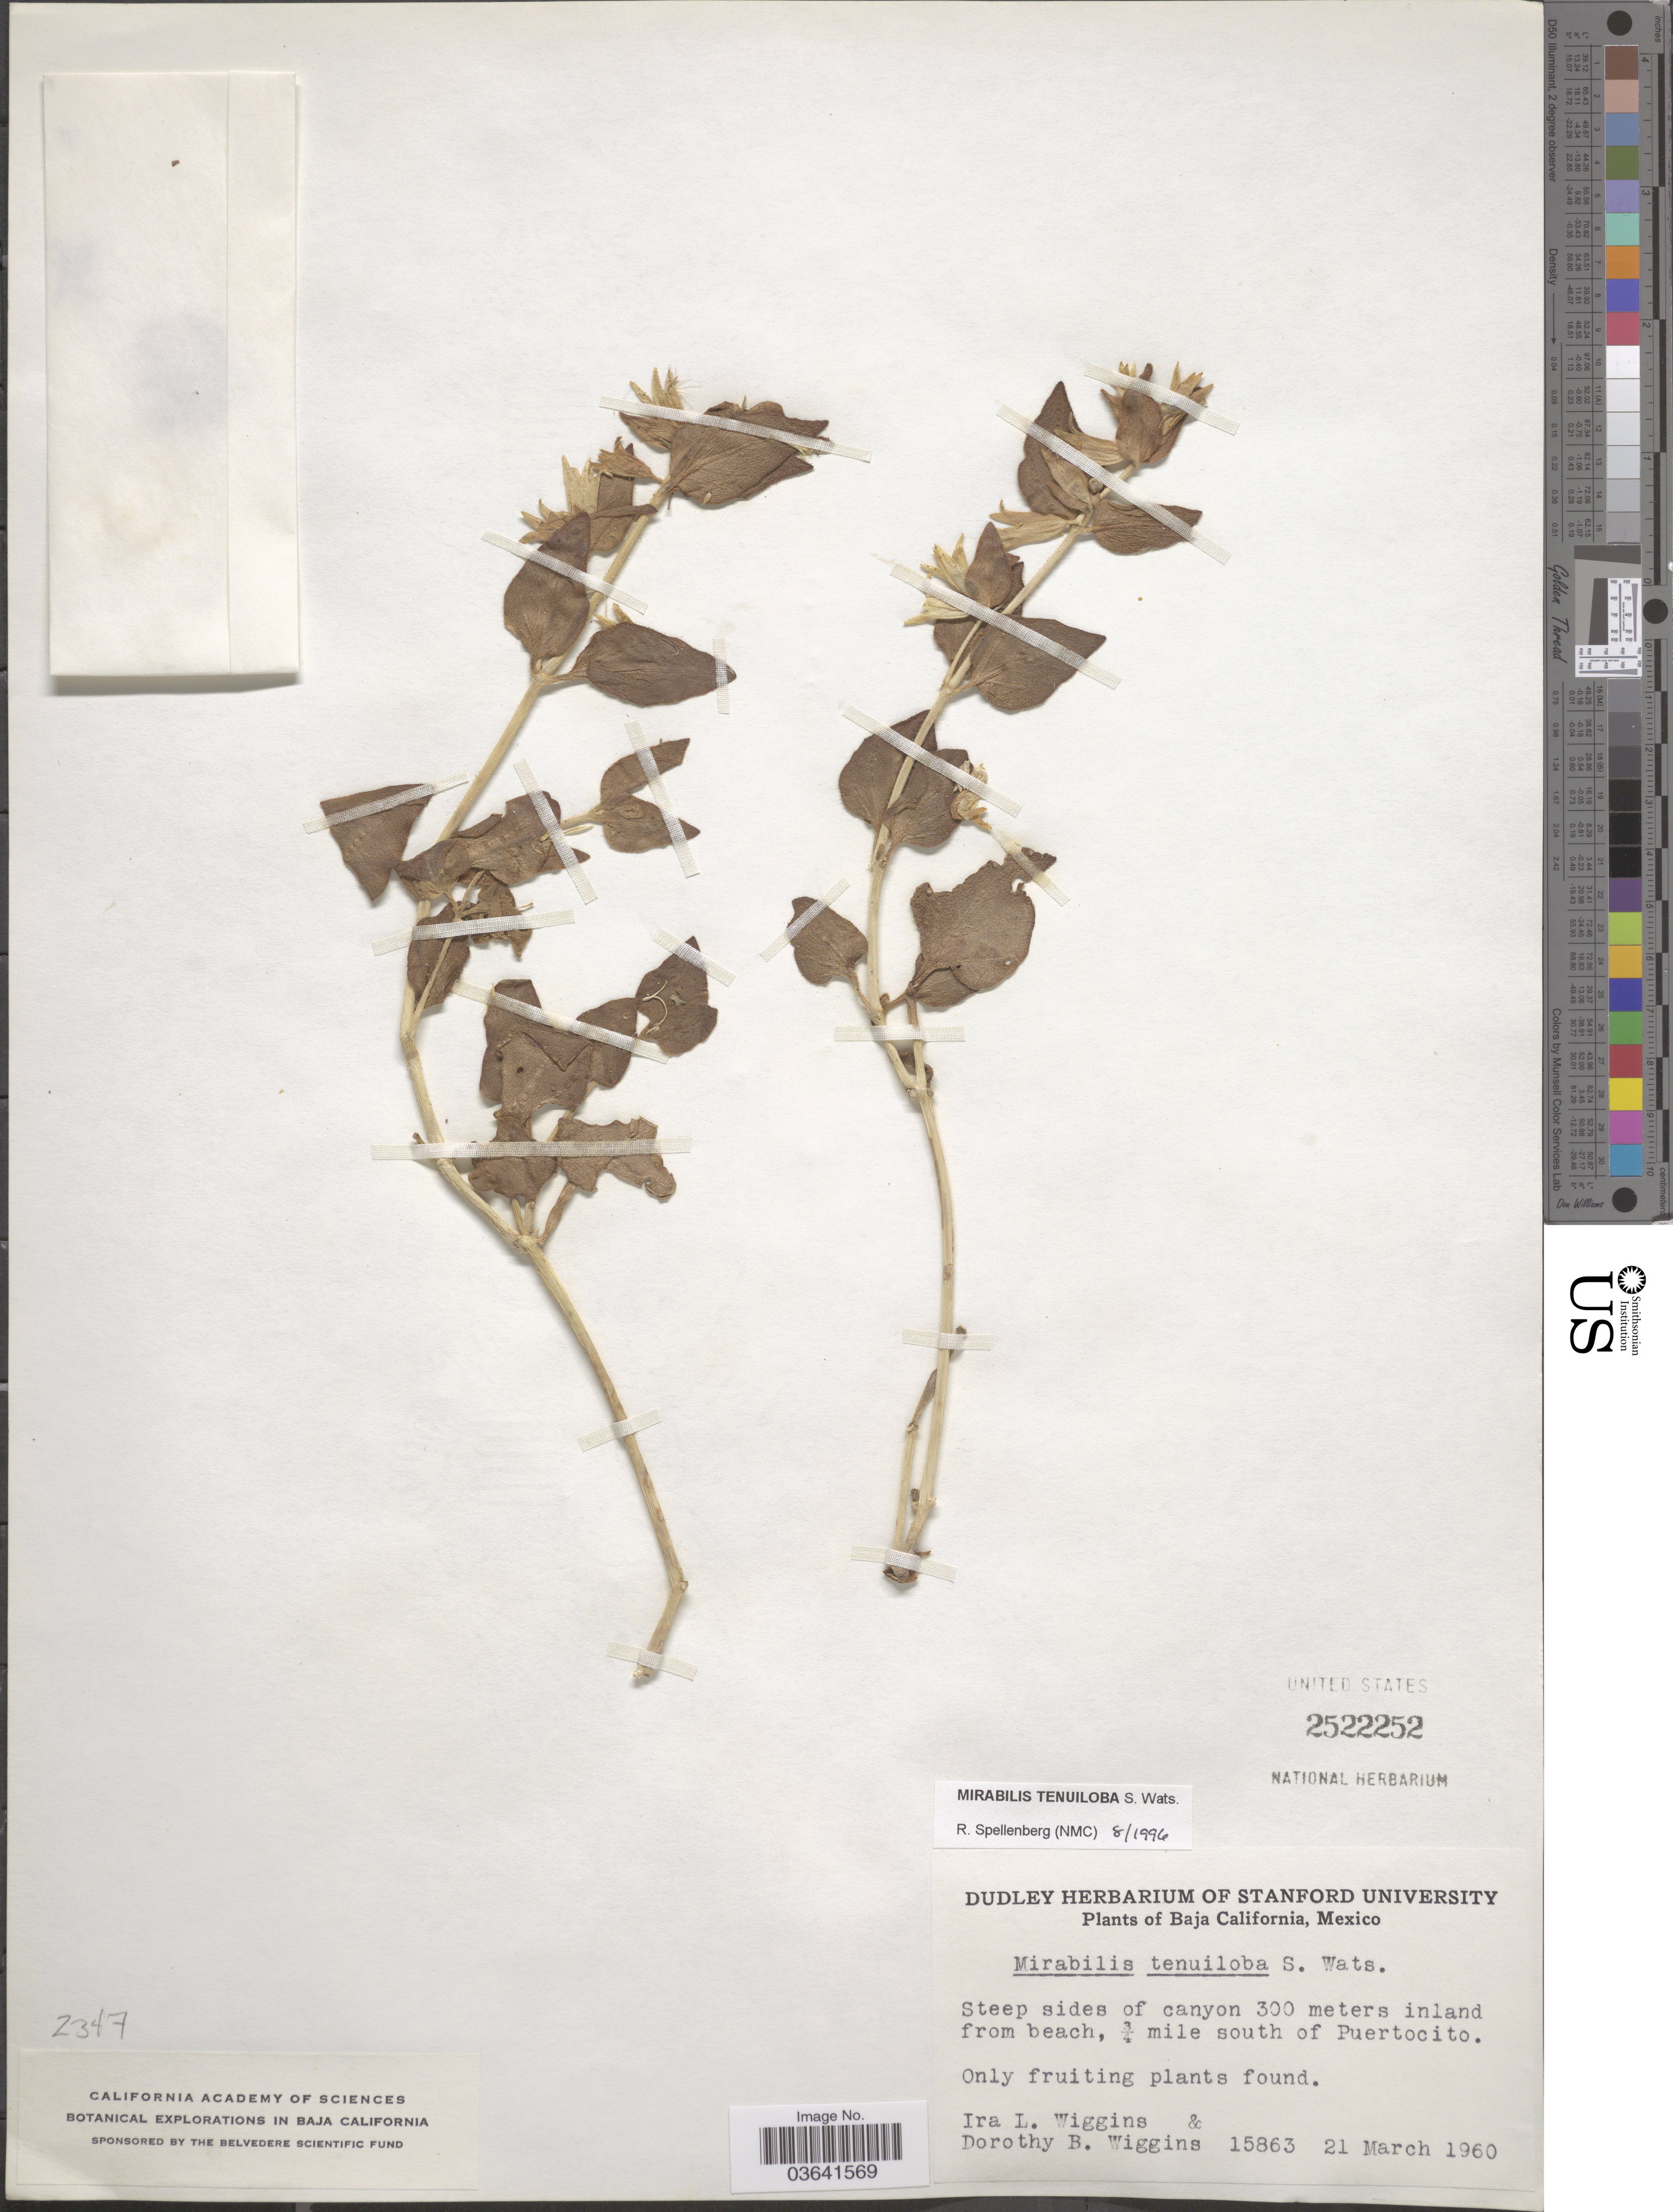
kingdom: Plantae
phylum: Tracheophyta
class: Magnoliopsida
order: Caryophyllales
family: Nyctaginaceae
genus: Mirabilis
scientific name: Mirabilis tenuiloba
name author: S. Watson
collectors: I. L. Wiggins & D. B. Wiggins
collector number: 15863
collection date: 1960-03-21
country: Mexico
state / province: Baja California Norte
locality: Steep sides of canyon 300 meters inland from beach, ¾ mile south of Puertocito.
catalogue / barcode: US 2522252